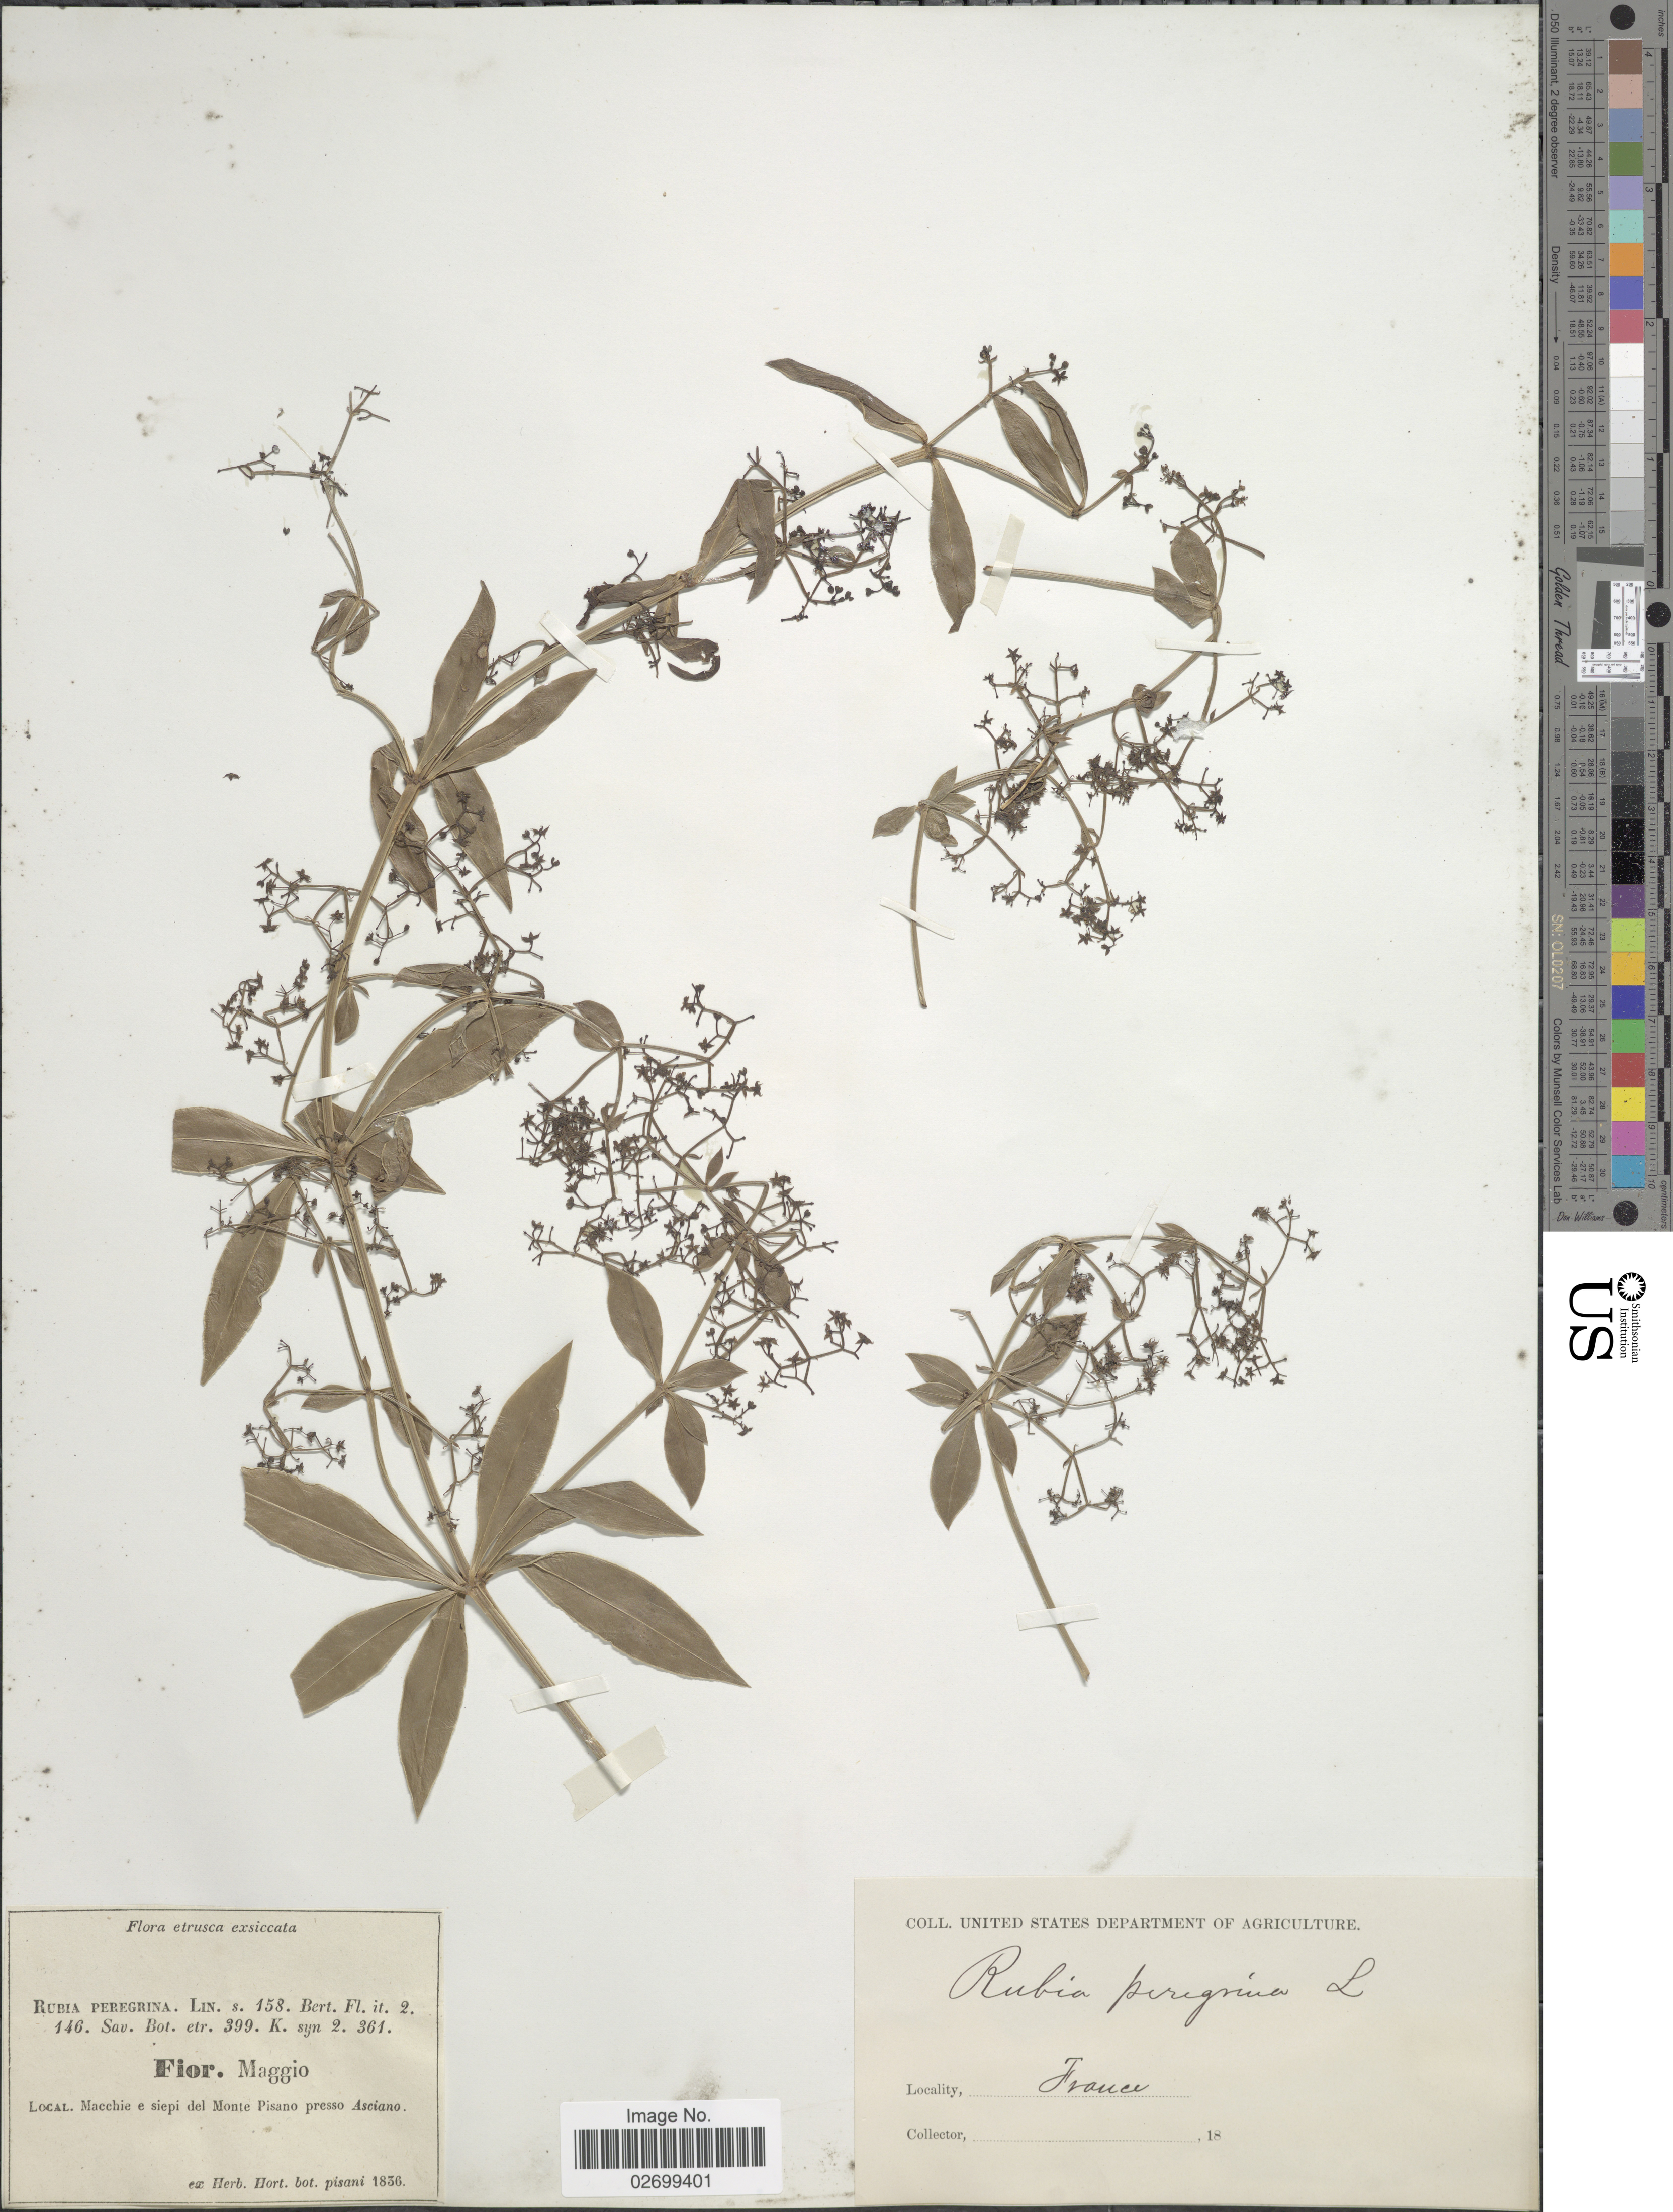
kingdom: Plantae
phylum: Tracheophyta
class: Magnoliopsida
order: Gentianales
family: Rubiaceae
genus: Rubia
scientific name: Rubia peregrina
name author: L.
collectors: ex herb. Hort. Bot. Pisani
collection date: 1836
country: France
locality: Etrusca, Macchie e siepi del Monte pisano press Asciano [unsure placement]